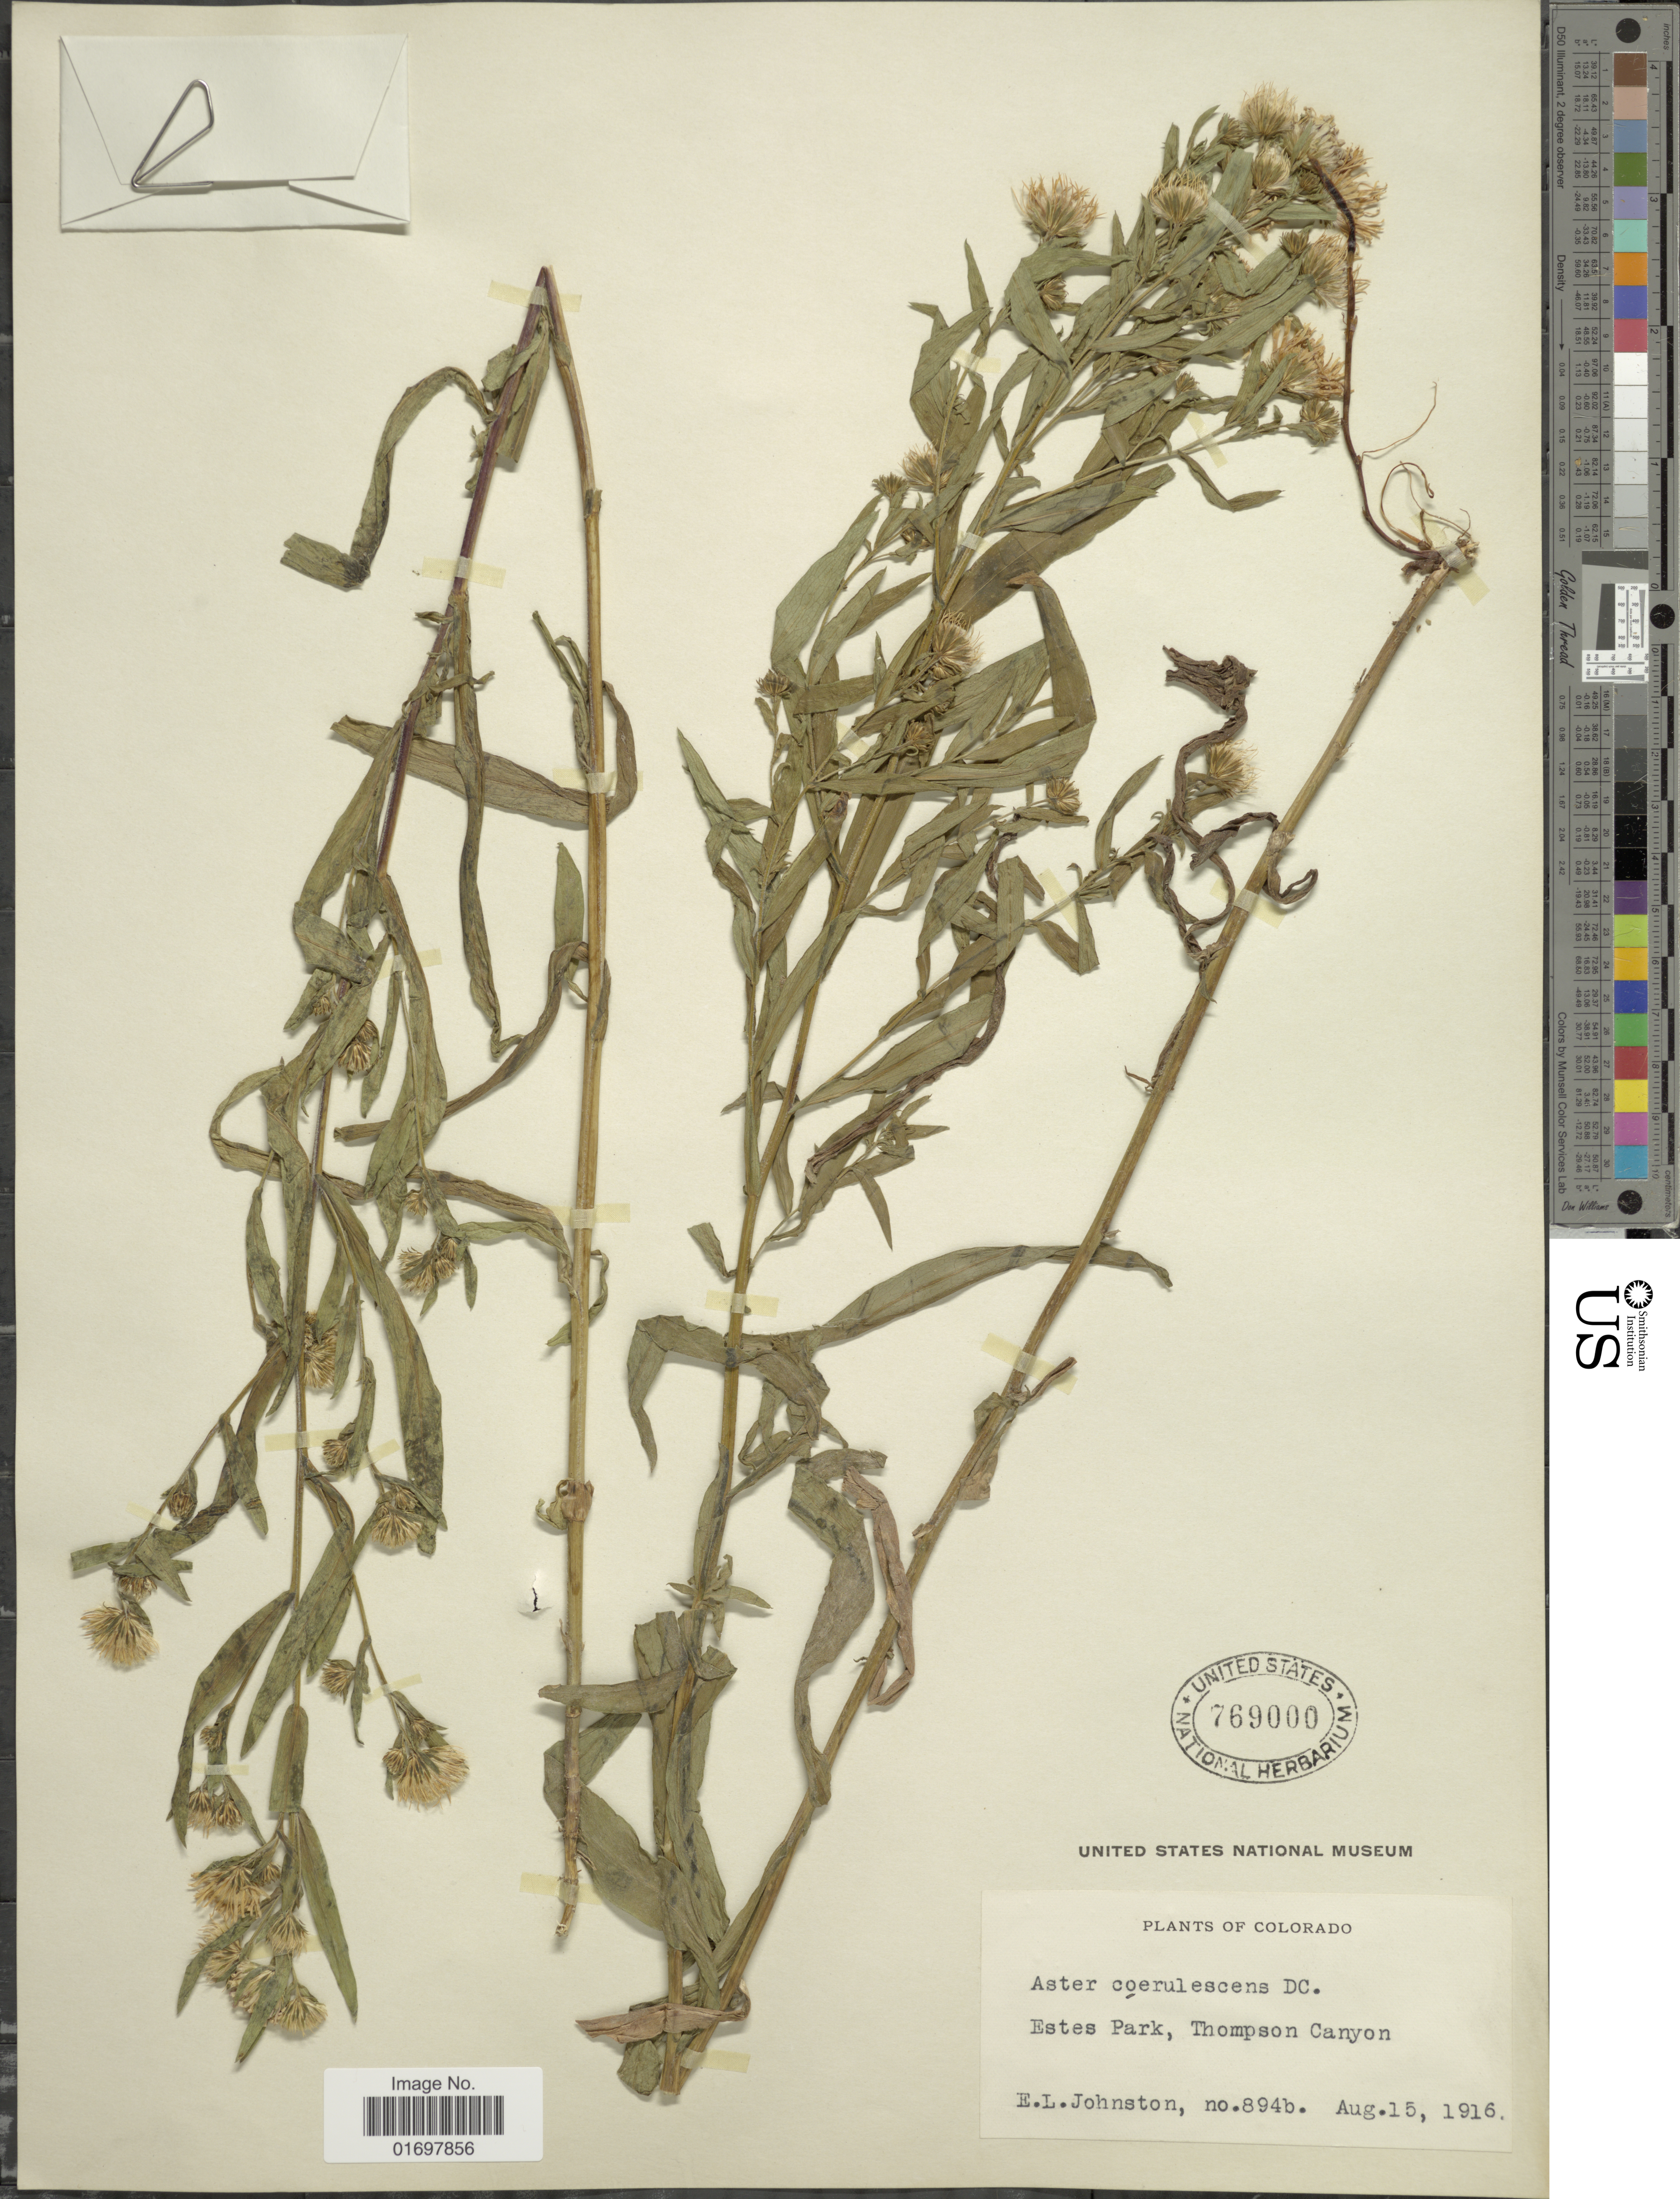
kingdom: Plantae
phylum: Tracheophyta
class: Magnoliopsida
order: Asterales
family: Asteraceae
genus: Symphyotrichum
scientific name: Symphyotrichum lanceolatum var. hesperium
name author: (A. Gray) G.L. Nesom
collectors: E. L. Johnston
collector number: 894b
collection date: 1916-08-15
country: United States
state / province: Colorado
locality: Estes Park, Thompson Canyon.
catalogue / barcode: US 769000